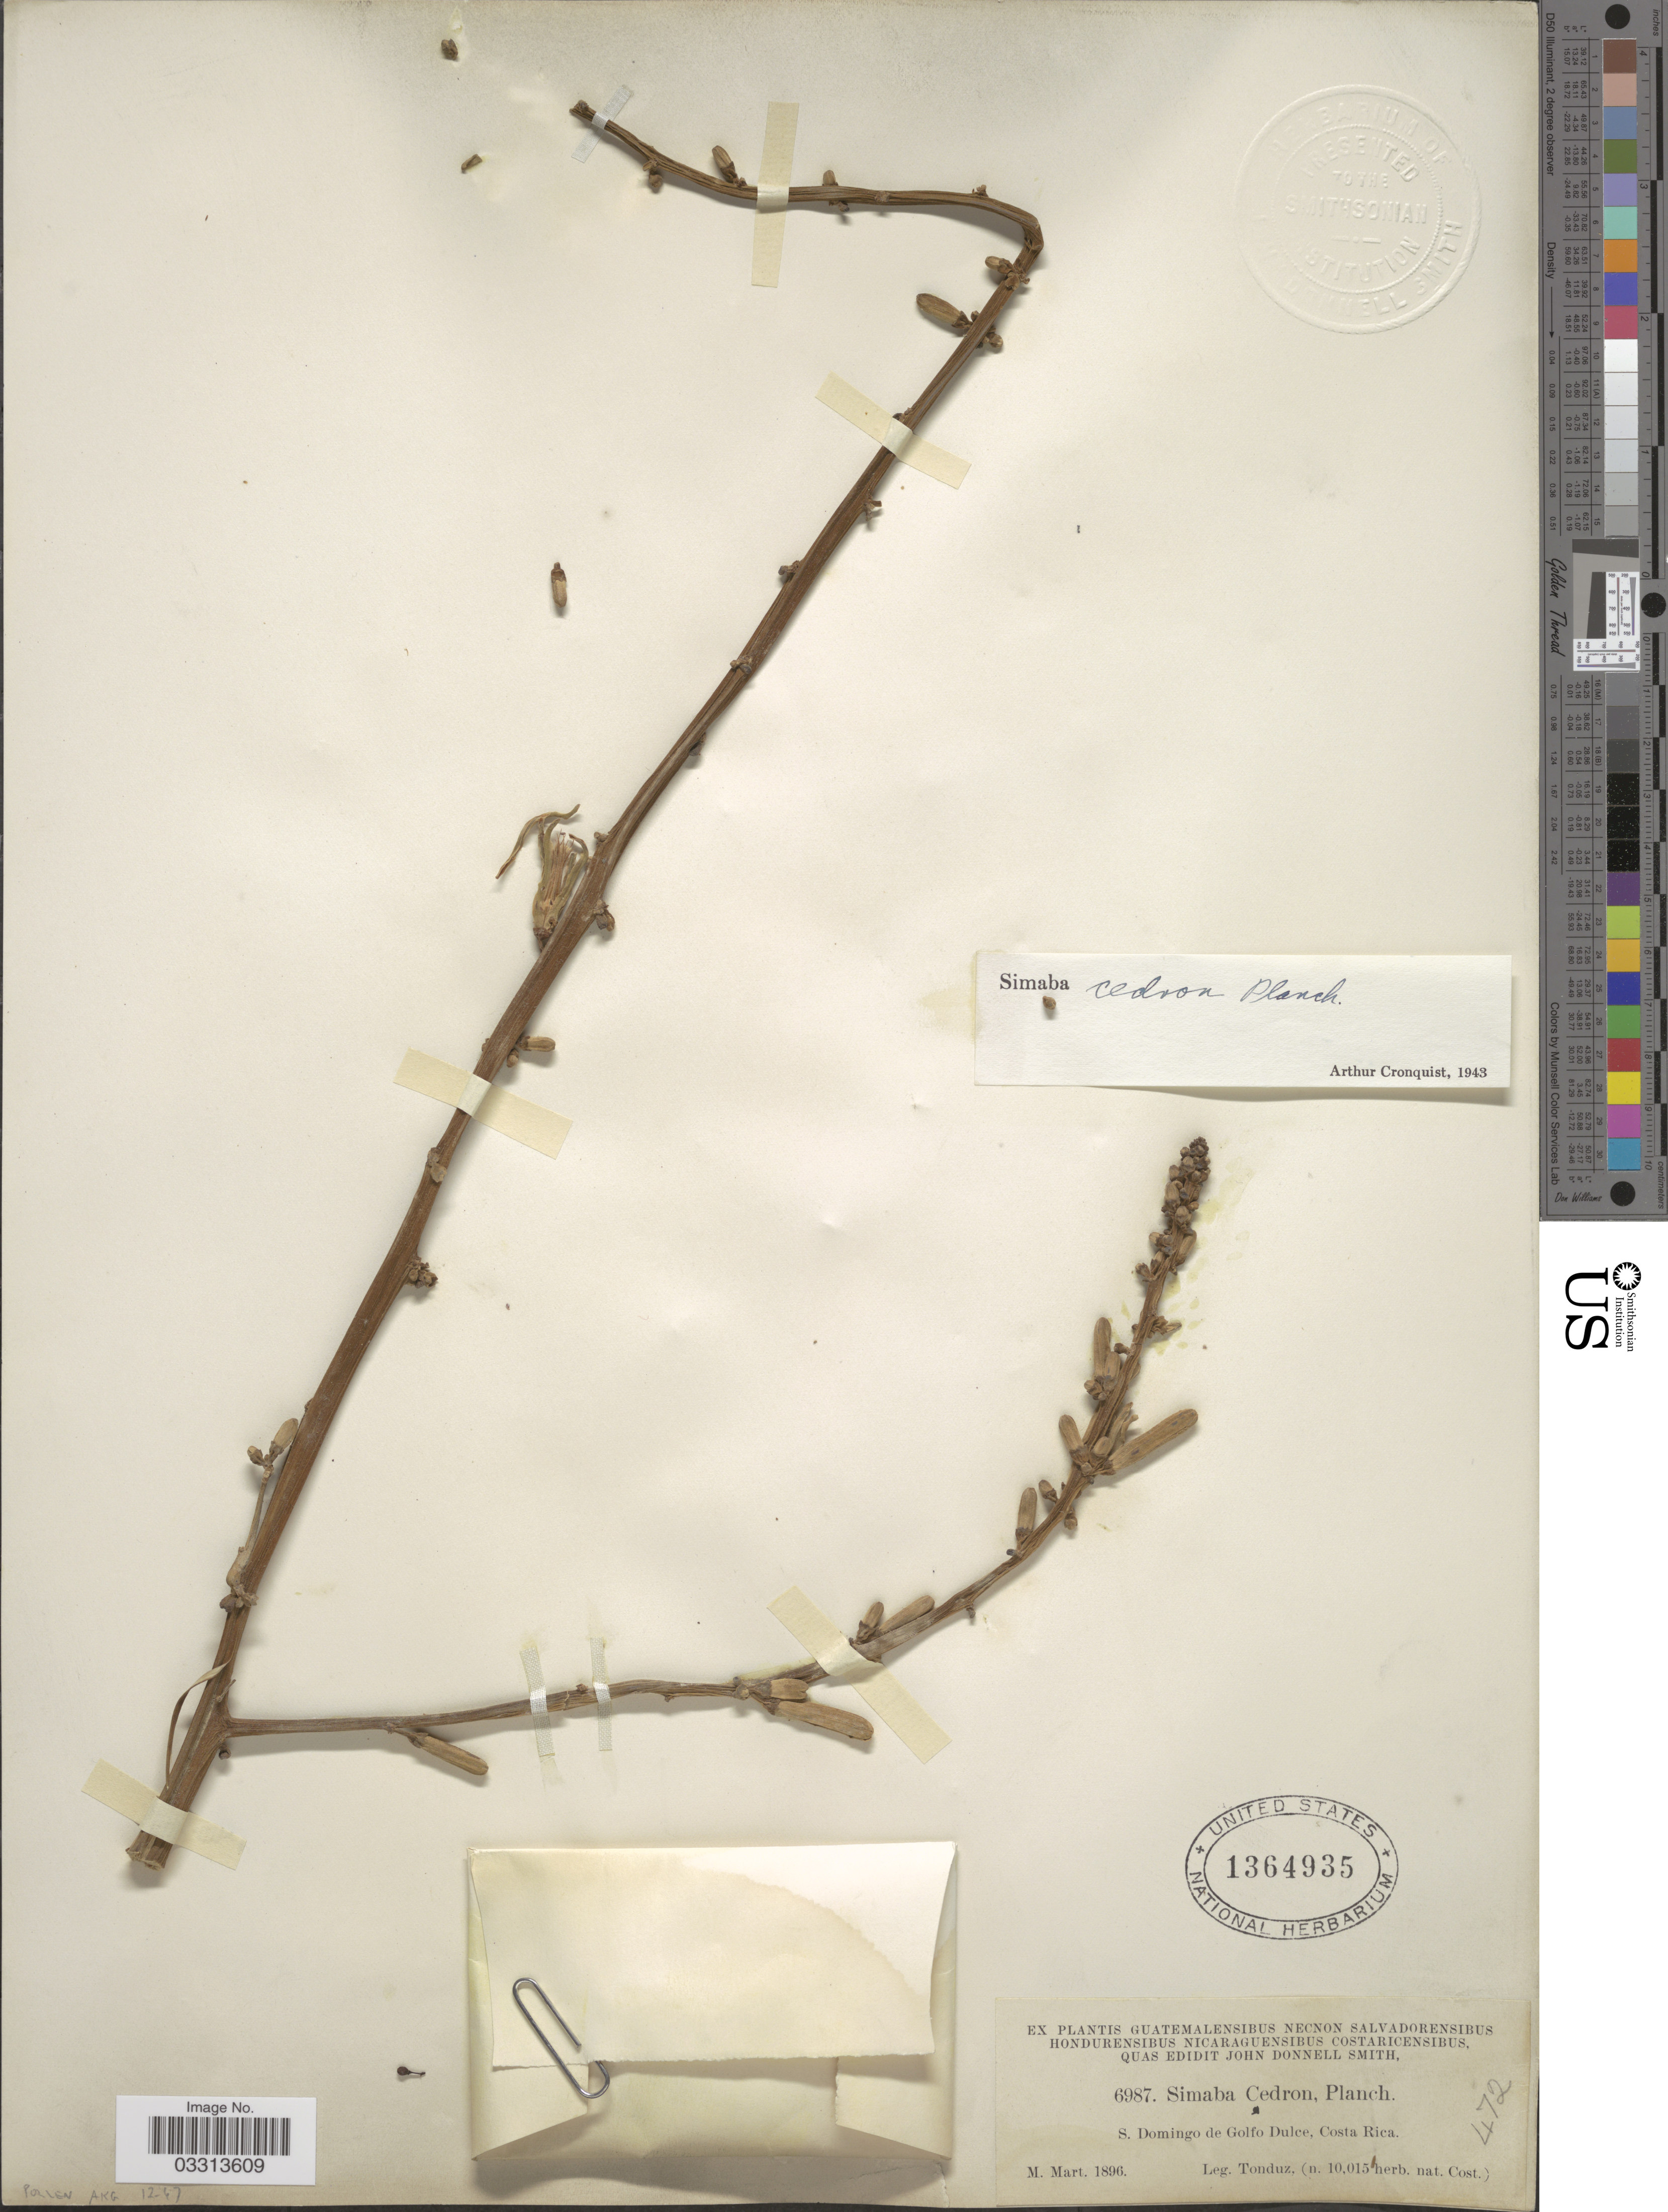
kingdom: Plantae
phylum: Tracheophyta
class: Magnoliopsida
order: Sapindales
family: Simaroubaceae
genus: Homalolepis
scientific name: Homalolepis cedron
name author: (Planch.) Devecchi & Pirani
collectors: Tonduz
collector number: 6987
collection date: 1896-03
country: Costa Rica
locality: S. Domingo de Golfo Dulce.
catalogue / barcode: US 1364935